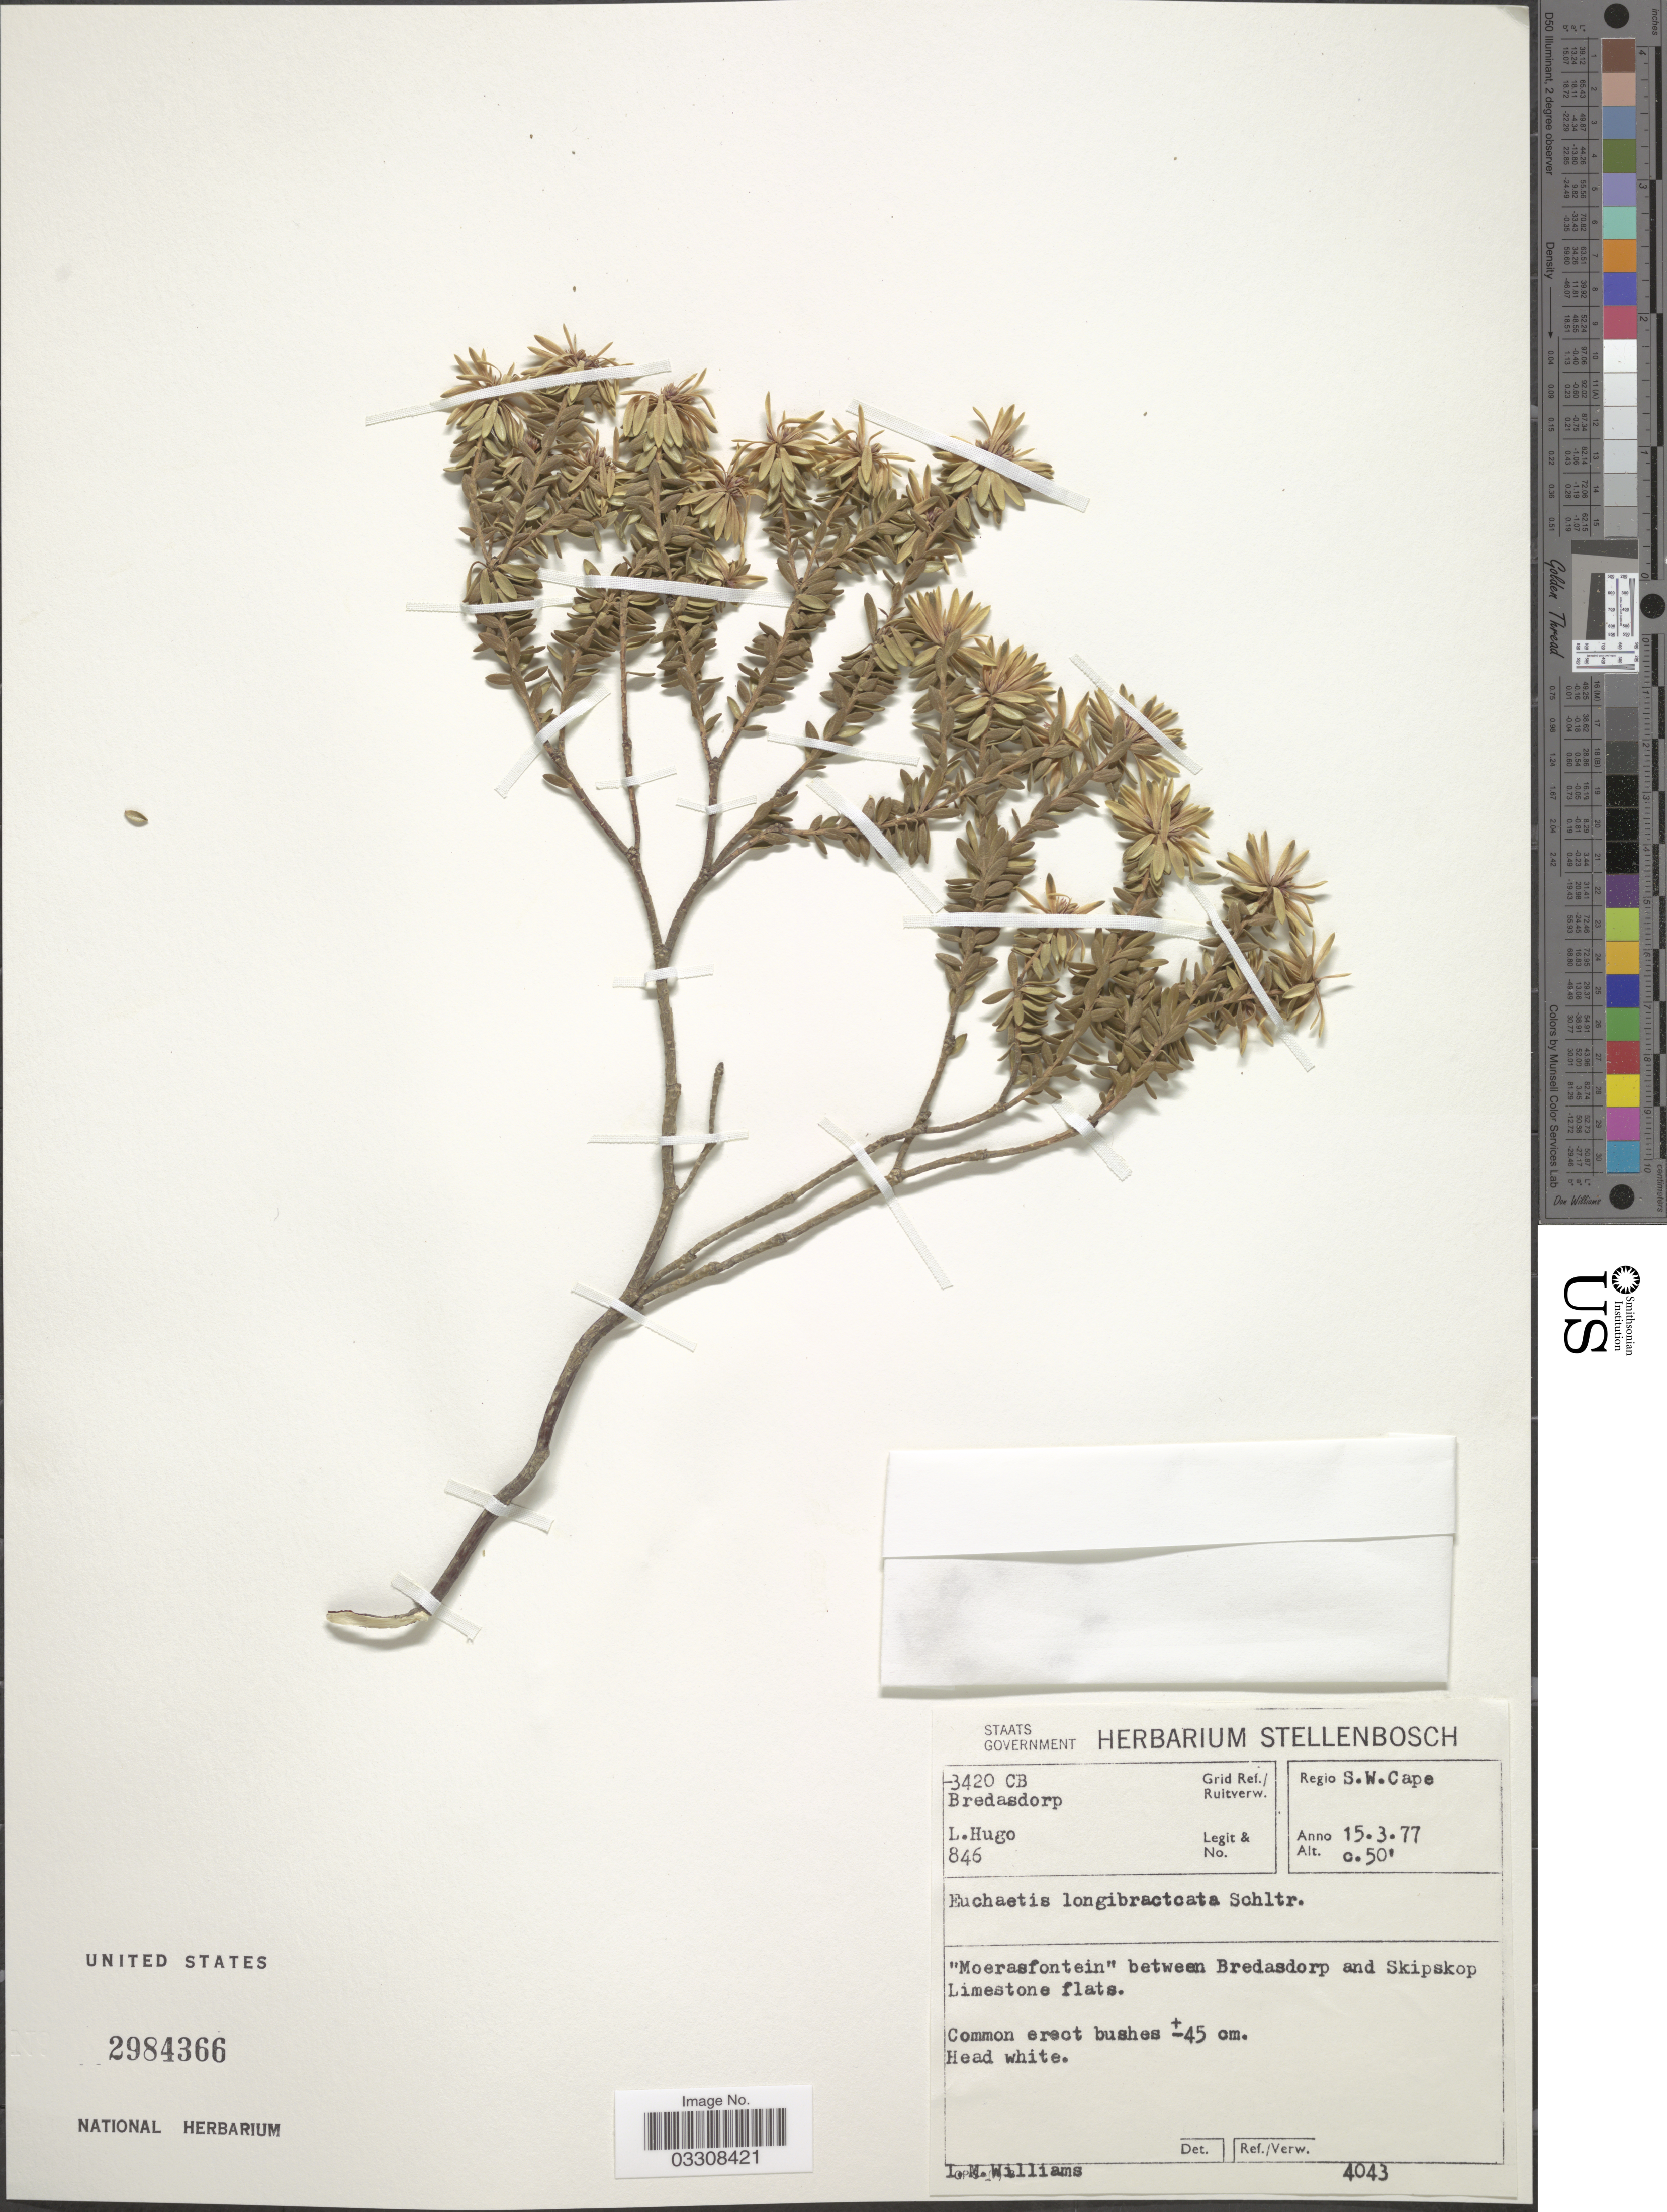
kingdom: Plantae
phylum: Tracheophyta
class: Magnoliopsida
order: Sapindales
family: Rutaceae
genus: Euchaetis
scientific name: Euchaetis longibracteata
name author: Schltr.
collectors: L. Hugo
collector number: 846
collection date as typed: Transcribed d/m/y: 15/3/77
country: South Africa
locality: Regio S W Cape. Grid Ref./ Ruitverw. 3420 CB Bredasdorp. "Moerasfontein" between Bredasdorp and Skipskop Limestone flats.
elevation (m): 15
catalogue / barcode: US 2984366